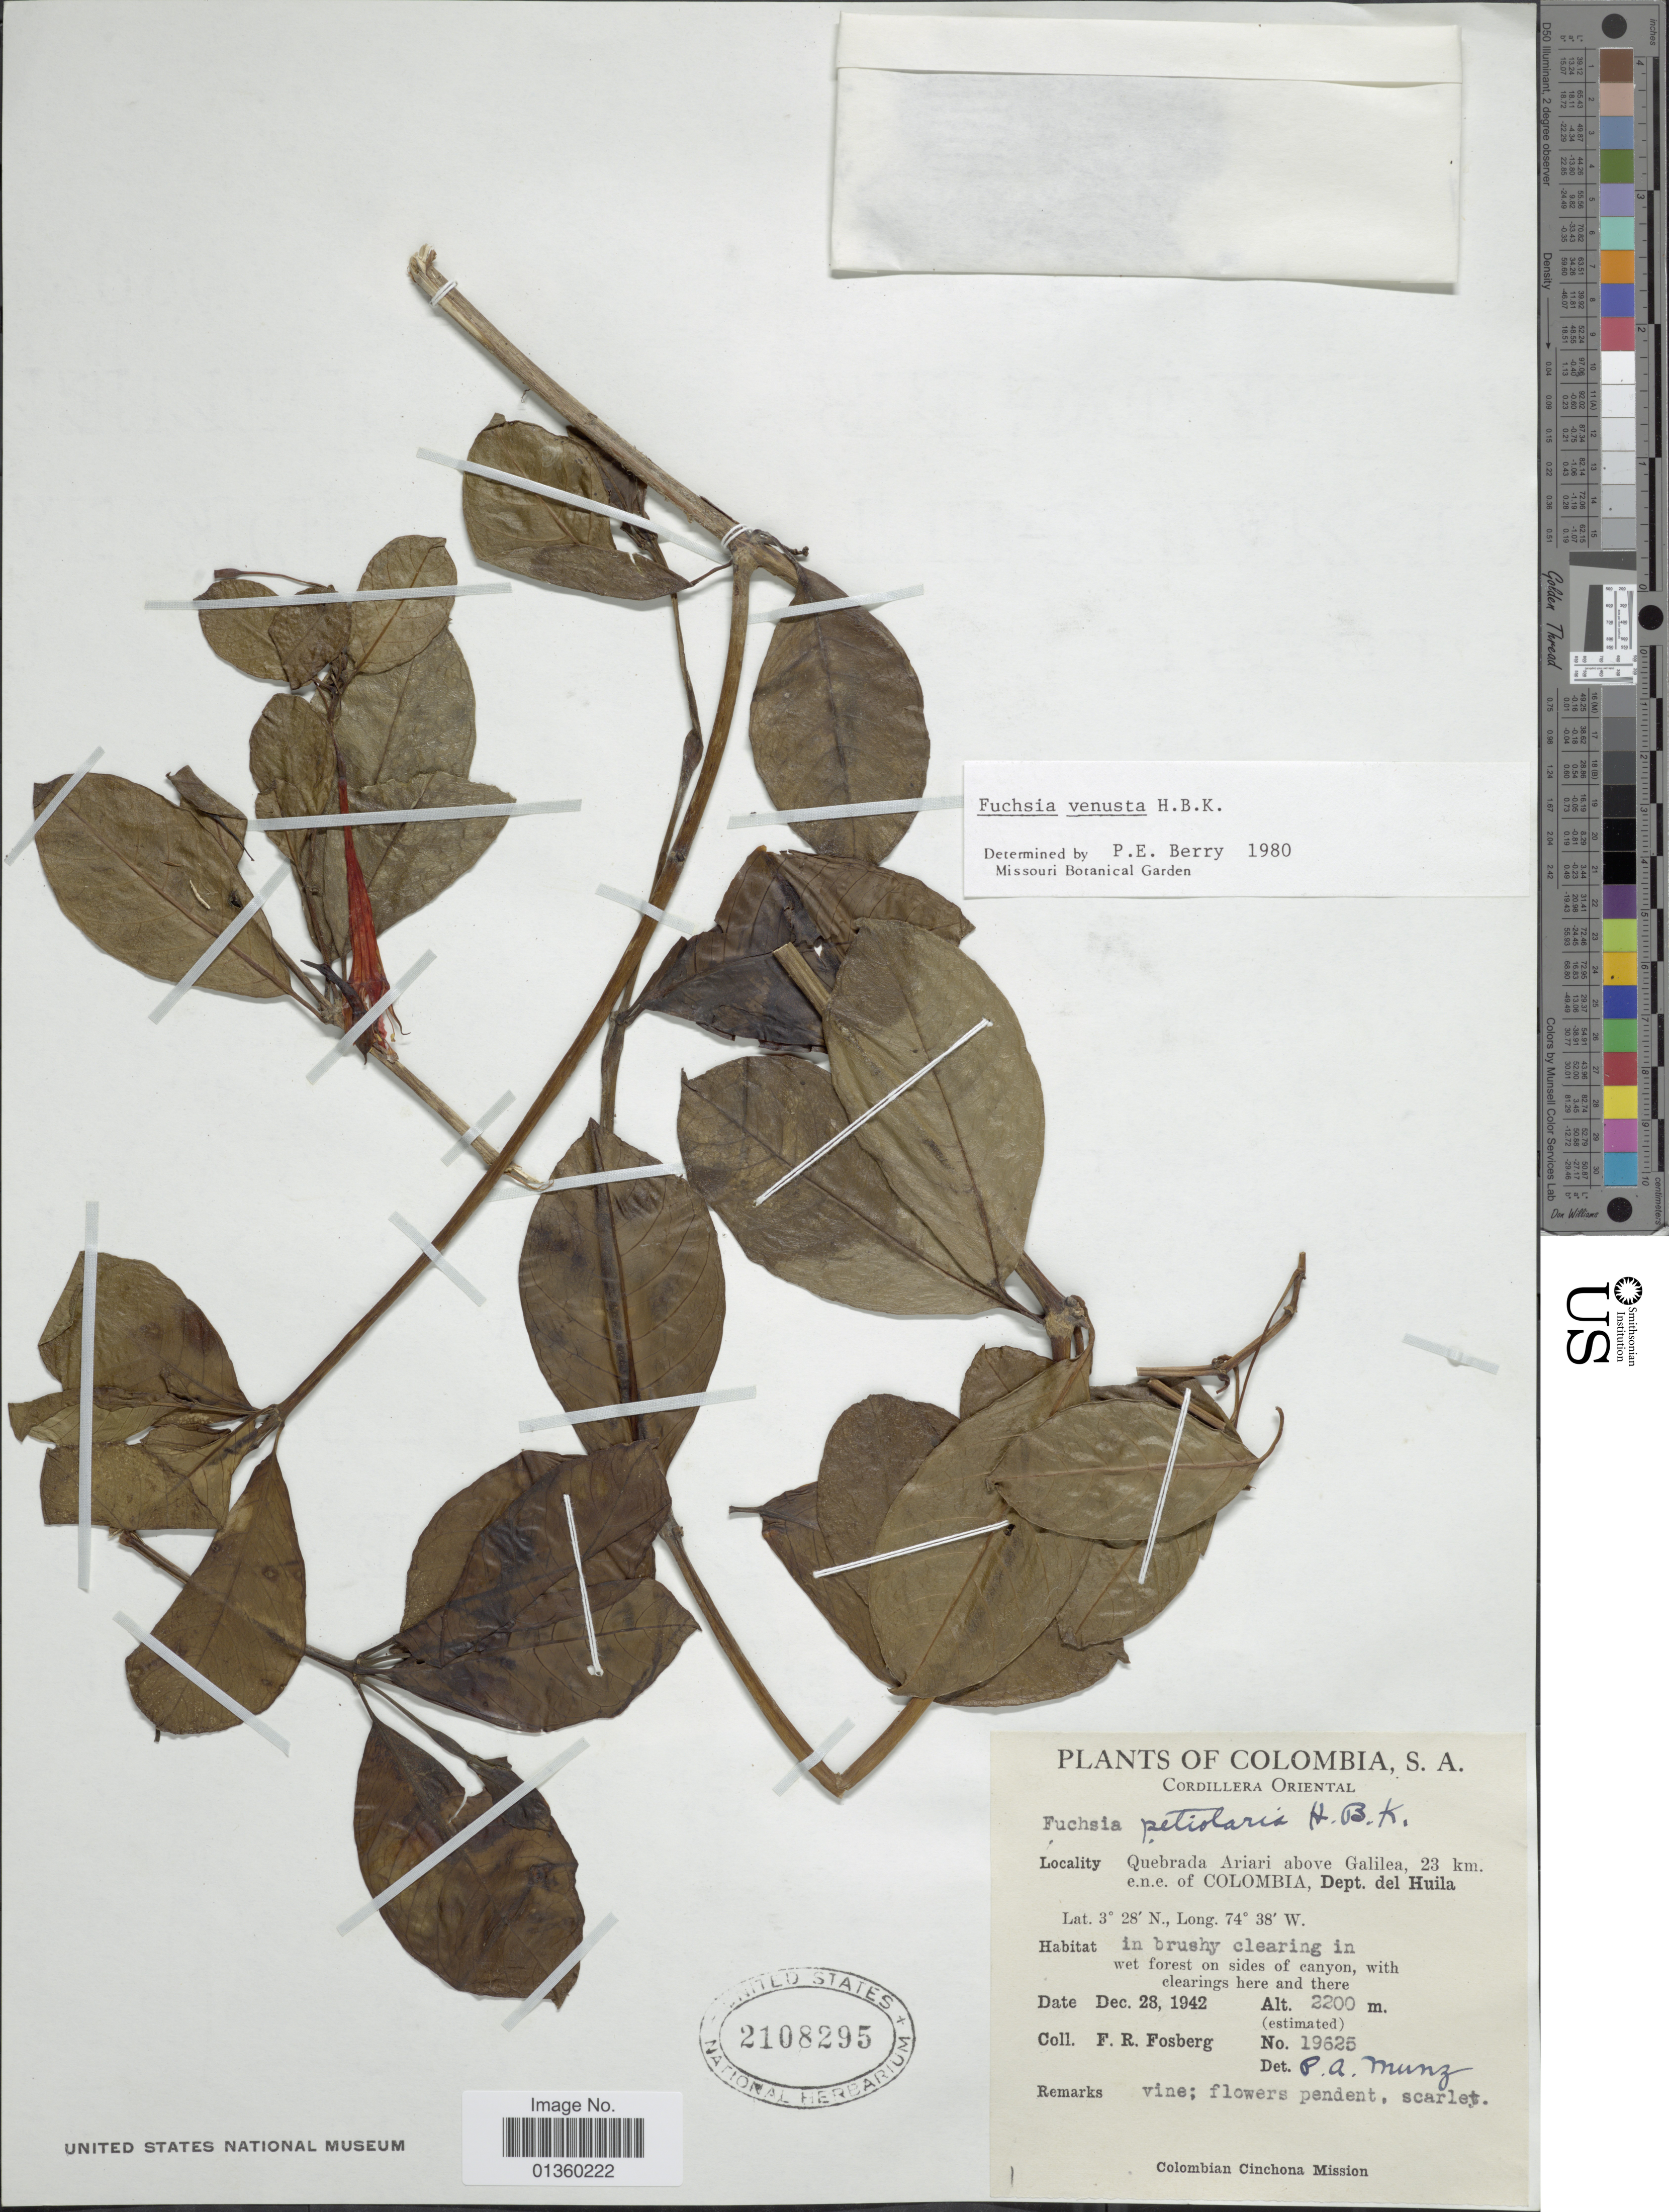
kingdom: Plantae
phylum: Tracheophyta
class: Magnoliopsida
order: Myrtales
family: Onagraceae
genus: Fuchsia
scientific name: Fuchsia venusta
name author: Kunth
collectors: F. R. Fosberg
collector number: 19625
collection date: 1942-12-28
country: Colombia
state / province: Huila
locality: Cordillera Oriental. Quebrada Ariari above Galilea, 23 km. e.n.e of Colombia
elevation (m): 2200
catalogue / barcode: US 2108295